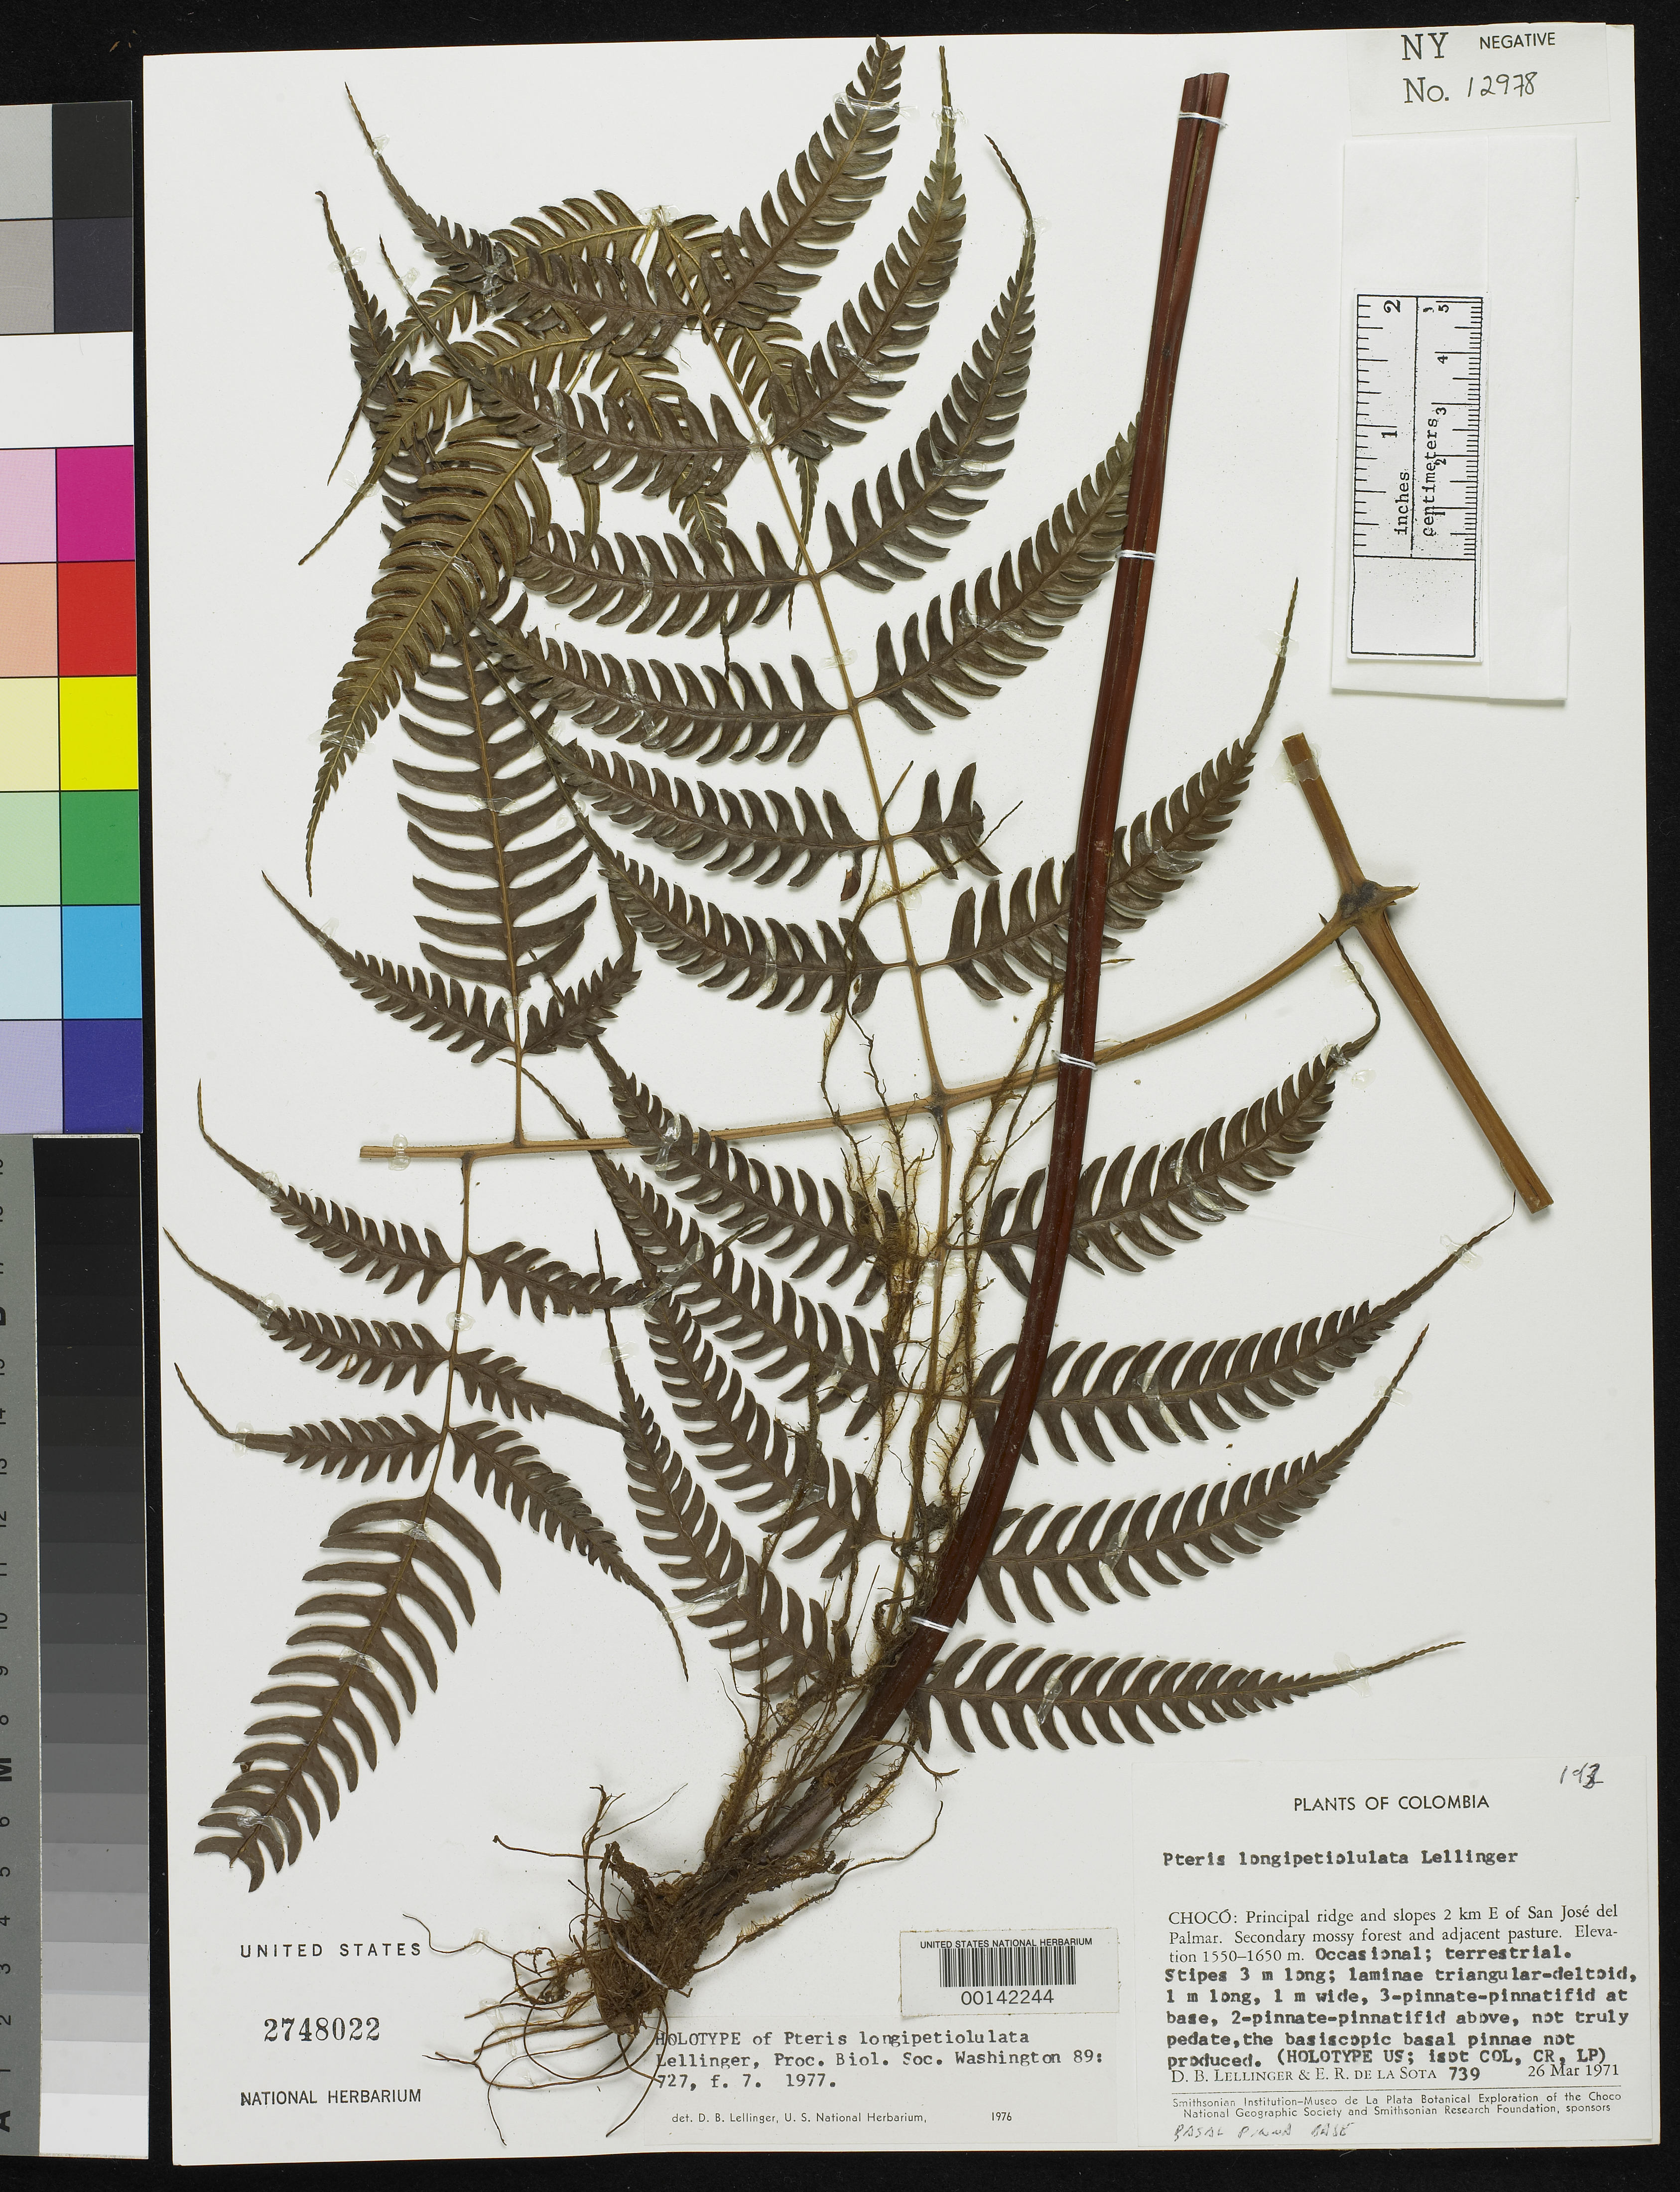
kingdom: Plantae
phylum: Tracheophyta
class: Polypodiopsida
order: Polypodiales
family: Pteridaceae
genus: Pteris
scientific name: Pteris longipetiololata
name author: Lellinger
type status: Holotype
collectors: D. B. Lellinger & E. R. de la Sota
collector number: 739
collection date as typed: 26 Mar 1971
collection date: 1971-03-26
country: Colombia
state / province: Chocó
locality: Principal ridge & slopes E of S. Jose del Palmar.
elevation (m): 1550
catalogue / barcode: US 2748022